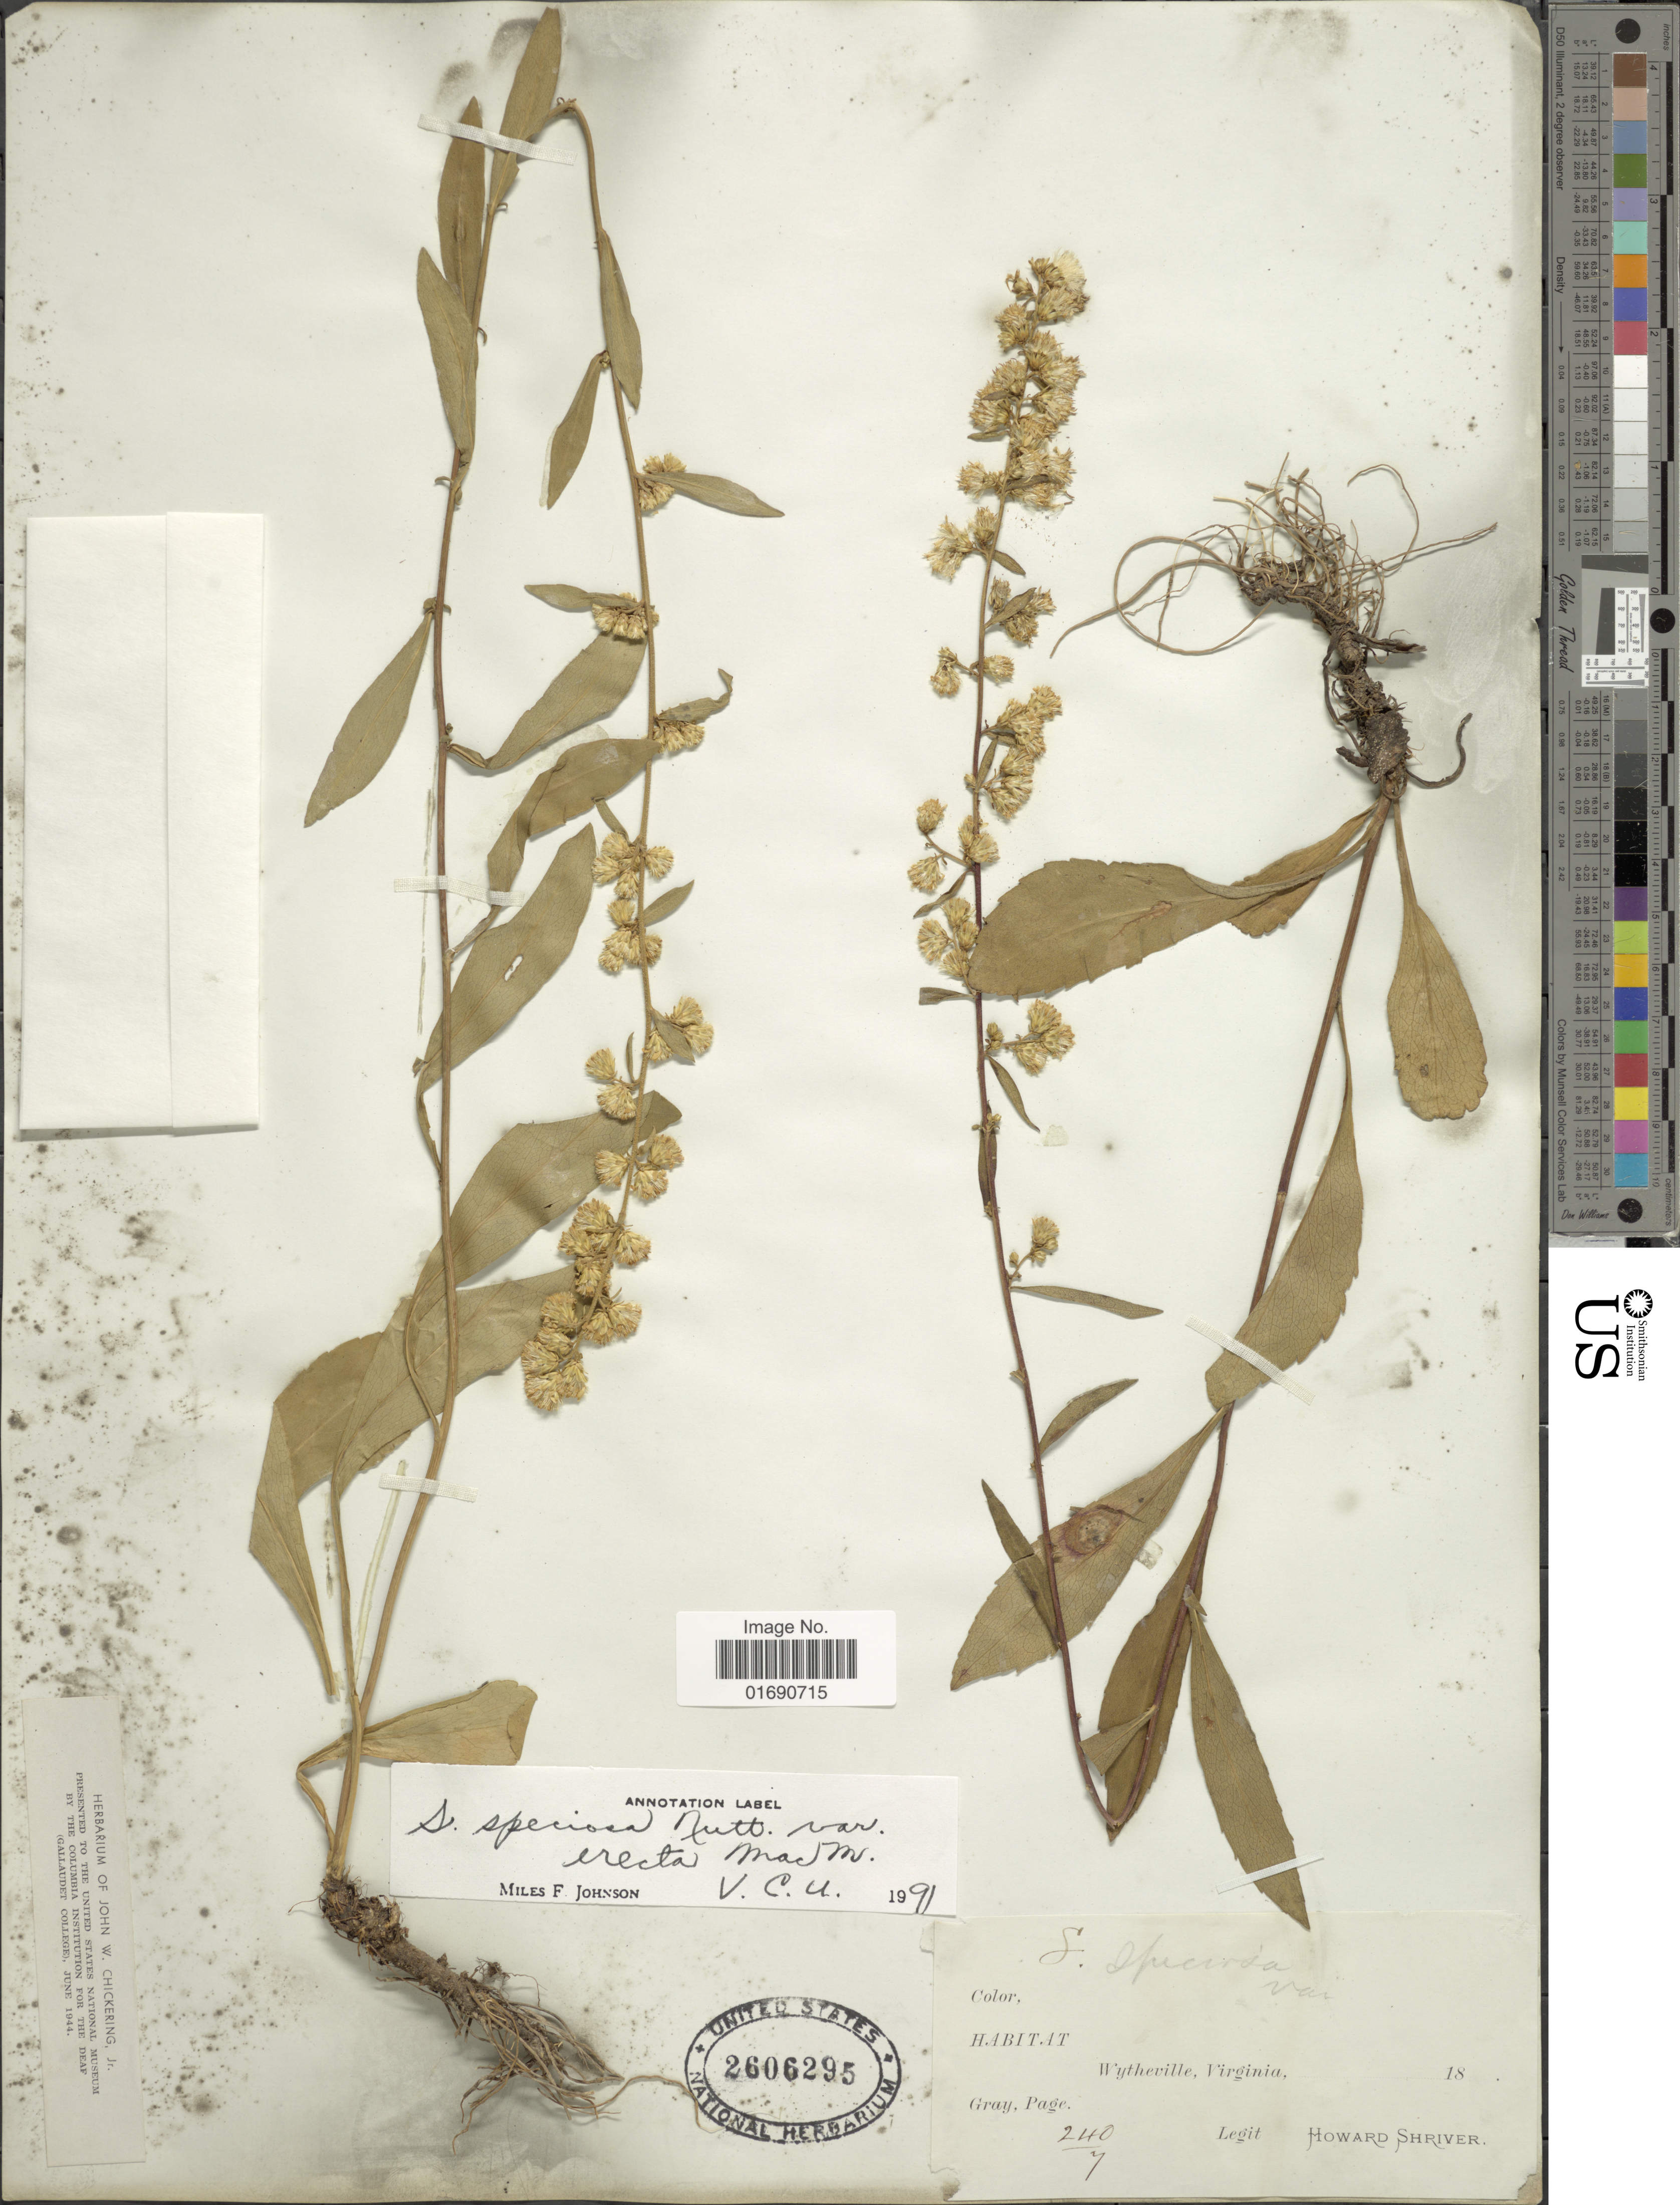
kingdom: Plantae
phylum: Tracheophyta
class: Magnoliopsida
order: Asterales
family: Asteraceae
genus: Solidago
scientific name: Solidago speciosa var. erecta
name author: (Pursh) MacMill.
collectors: H. Shriver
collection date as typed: Transcribed d/m/y: //18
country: United States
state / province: Virginia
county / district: Wythe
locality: Wytheville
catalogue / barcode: US 2606295